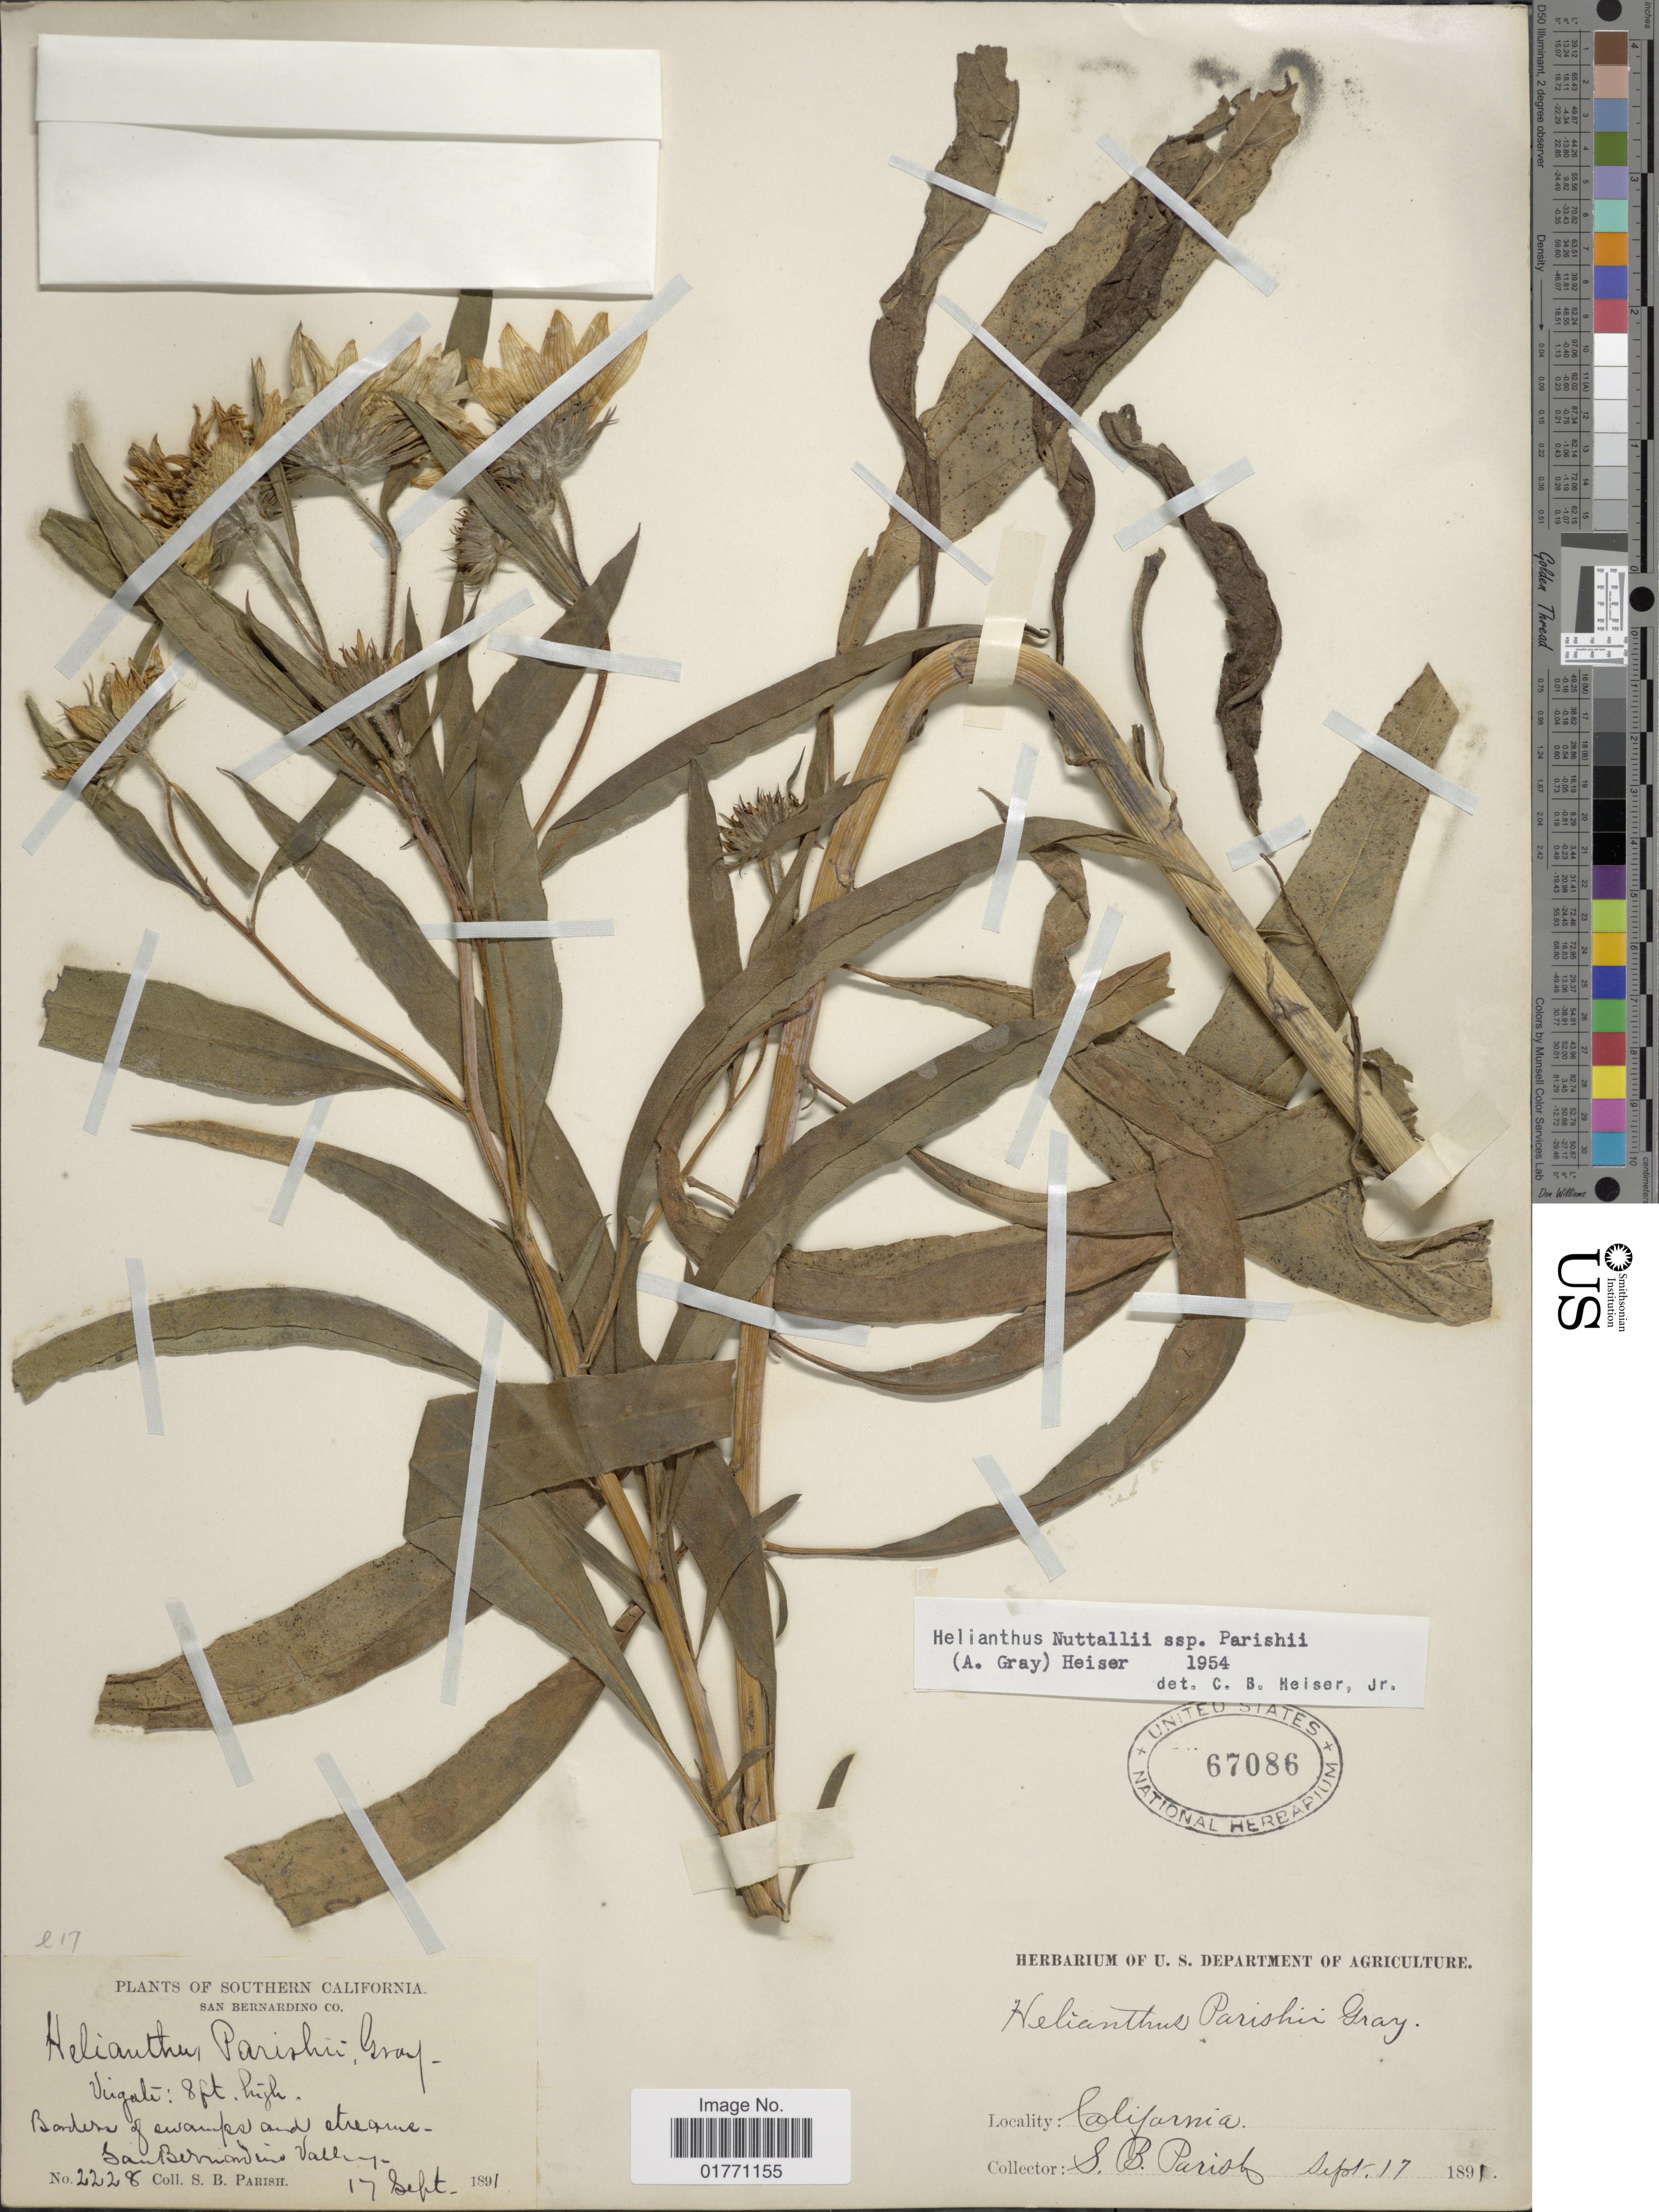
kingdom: Plantae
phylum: Tracheophyta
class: Magnoliopsida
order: Asterales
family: Asteraceae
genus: Helianthus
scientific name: Helianthus nuttallii subsp. parishii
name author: (A. Gray) Heiser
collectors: S. B. Parish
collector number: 2228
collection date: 1891-09-17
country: United States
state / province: California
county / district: San Bernardino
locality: Southern California, San Bernardino Co., Borders of swamps and streams-San Bernardino Valley.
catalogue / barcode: US 67086